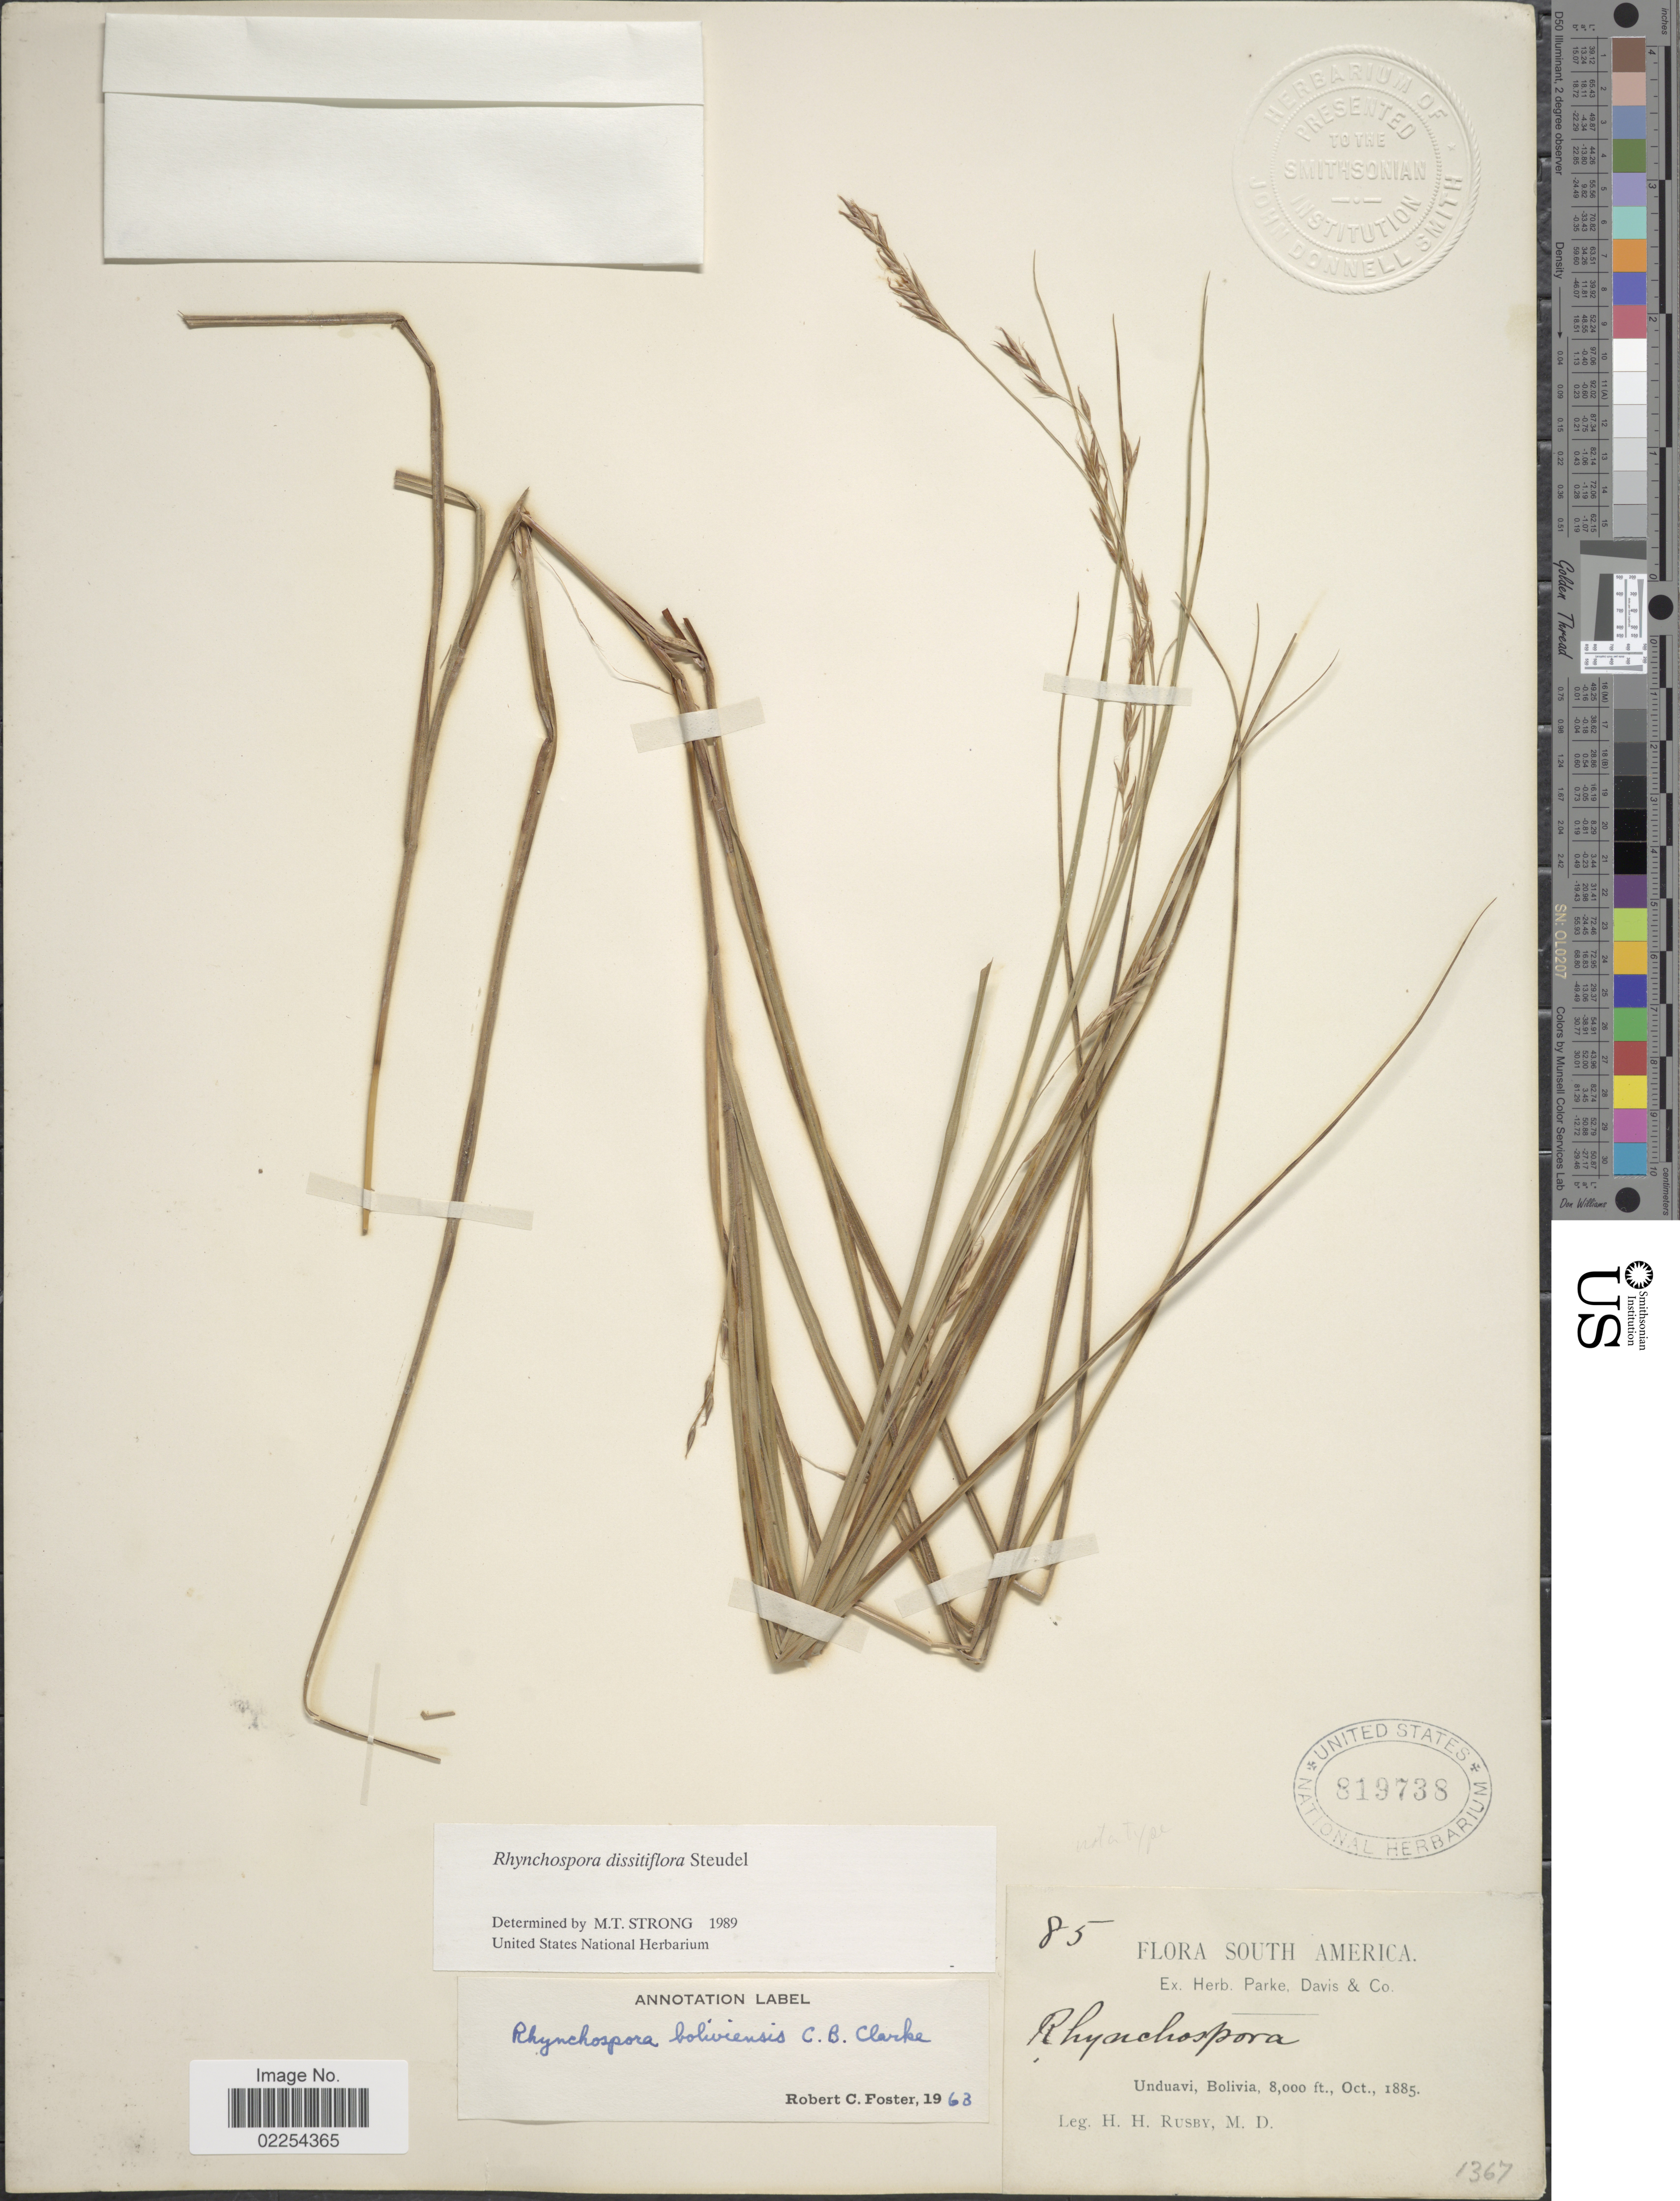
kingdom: Plantae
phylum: Tracheophyta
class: Liliopsida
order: Poales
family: Cyperaceae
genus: Rhynchospora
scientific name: Rhynchospora dissitiflora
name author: Steud. ex Boeckeler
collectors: H. H. Rusby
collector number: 85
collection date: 1885-10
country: Bolivia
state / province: La Paz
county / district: Nor Yungas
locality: Unduavi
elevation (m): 2438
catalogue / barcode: US 819738